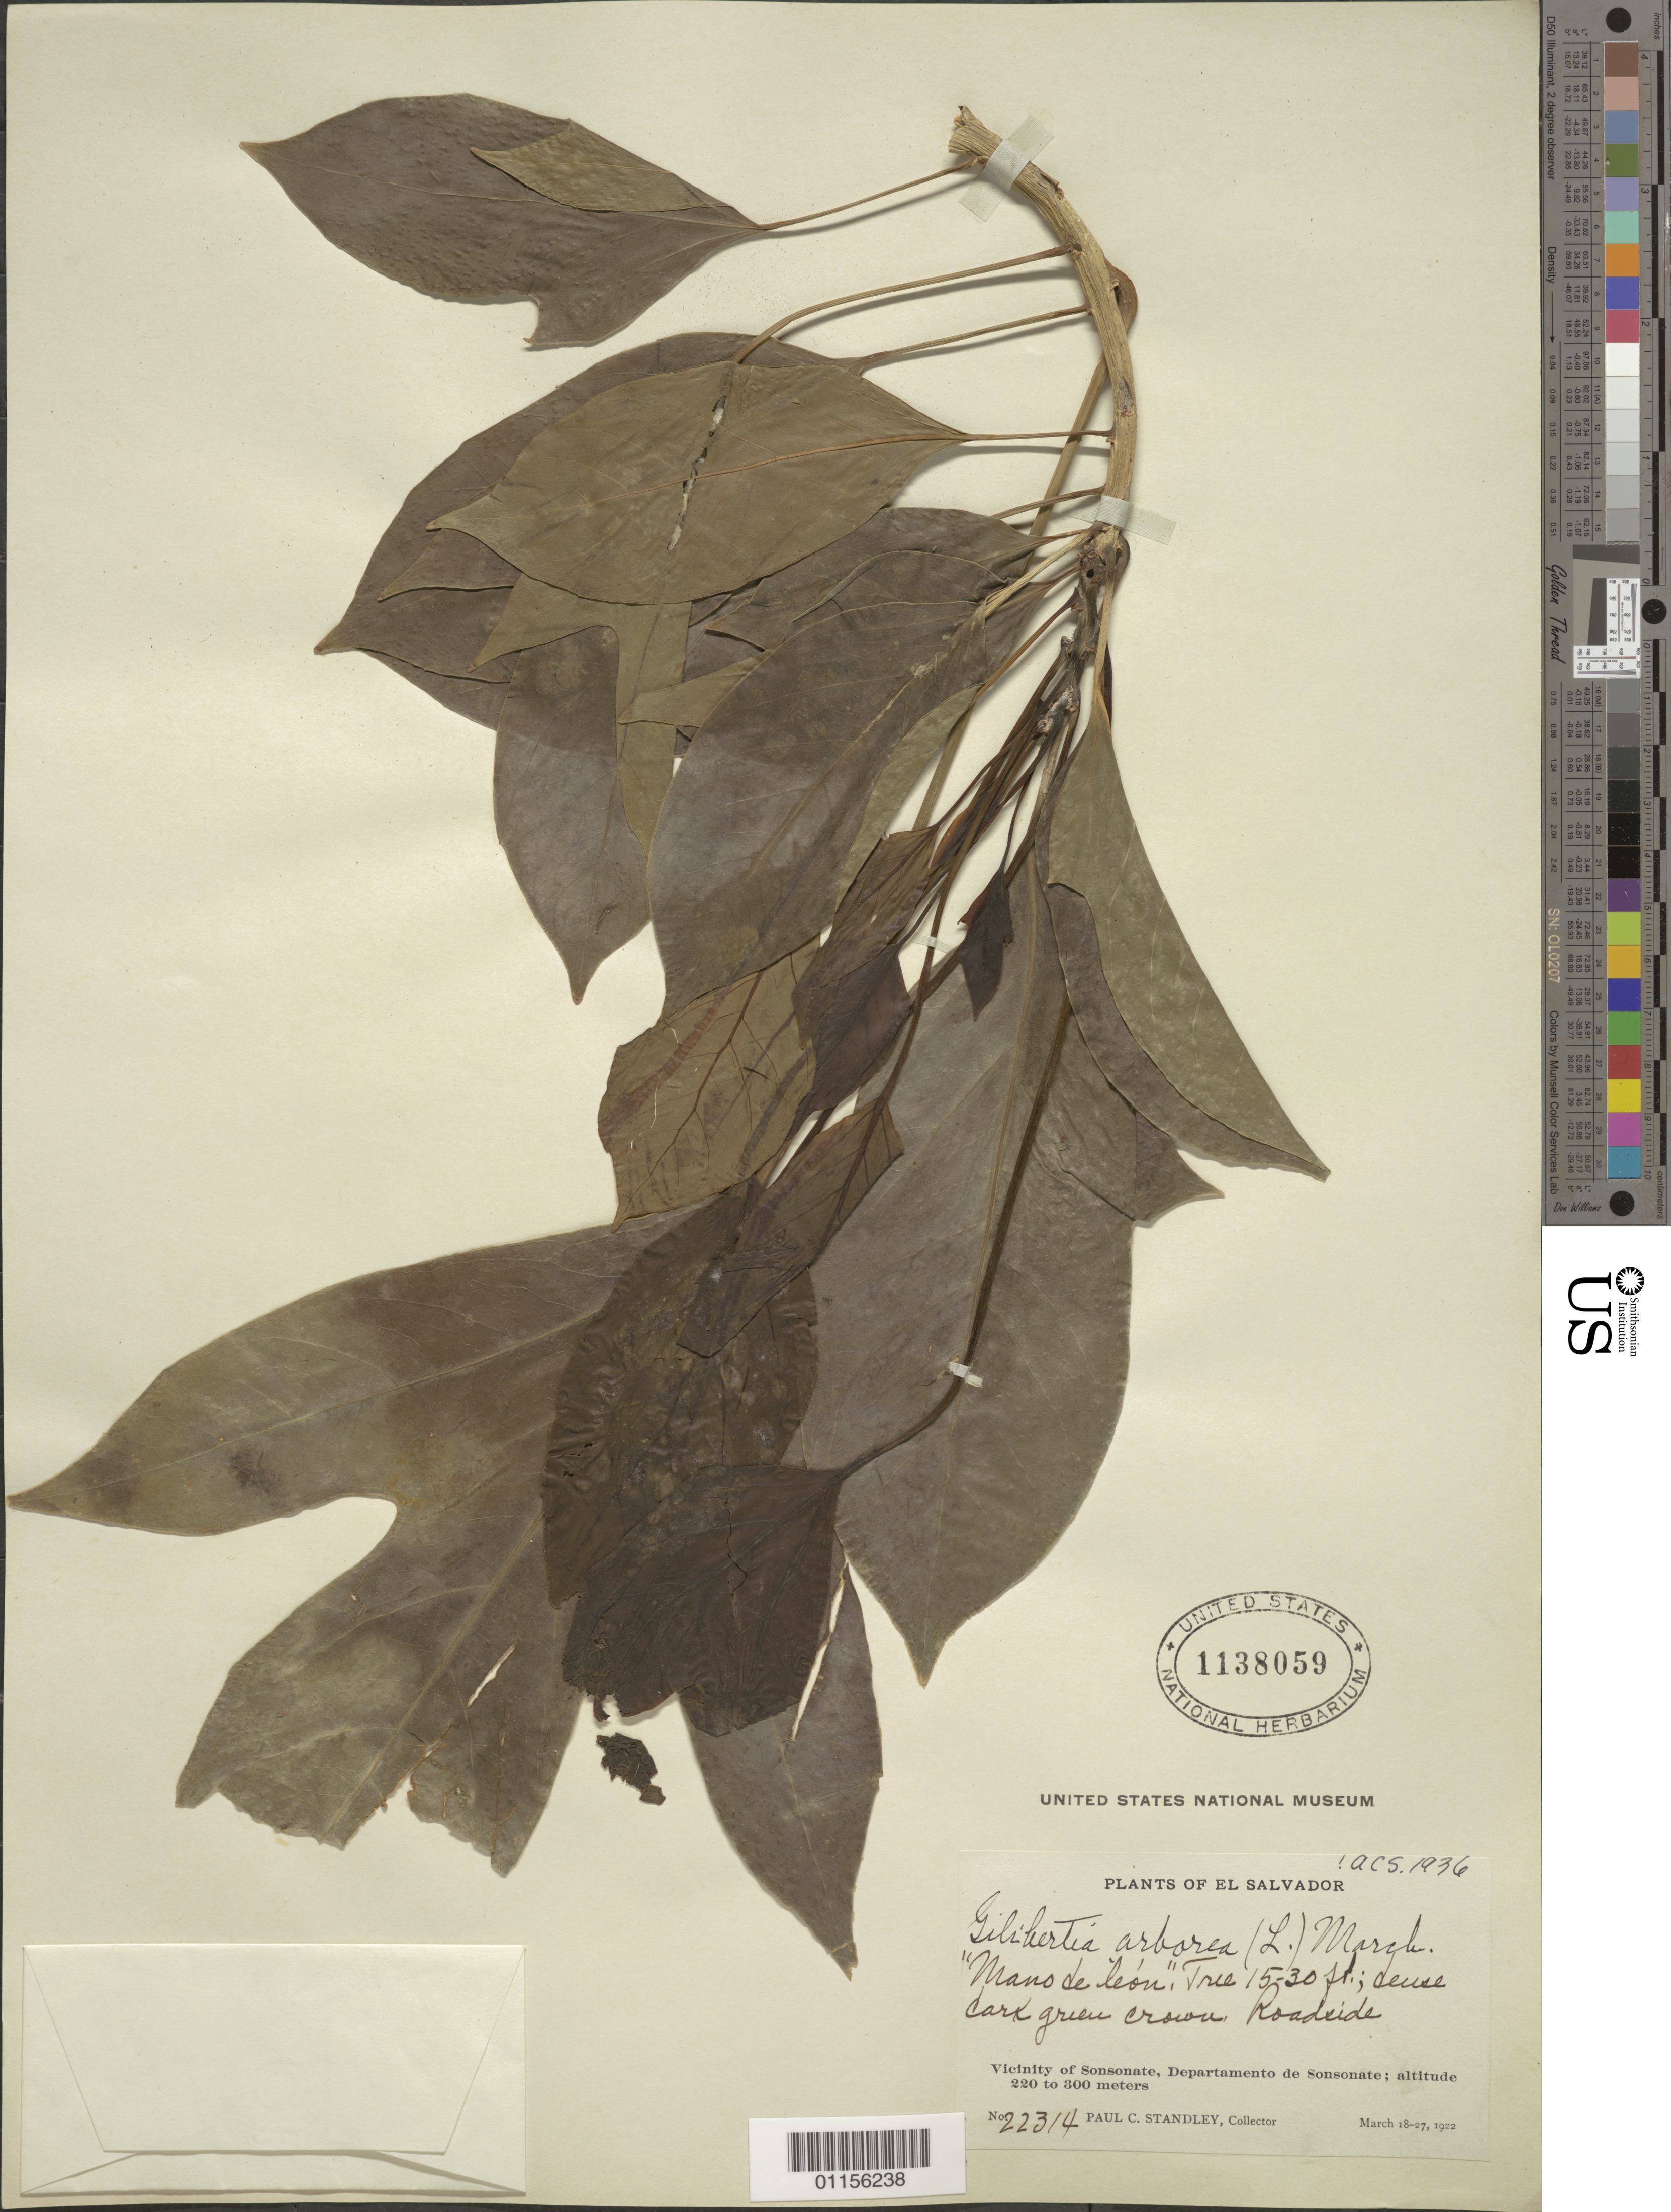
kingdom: Plantae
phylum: Tracheophyta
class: Magnoliopsida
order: Apiales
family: Araliaceae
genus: Dendropanax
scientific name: Dendropanax arboreus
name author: (L.) Decne. & Planch.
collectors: P. C. Standley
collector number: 22314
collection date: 1922-03-18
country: El Salvador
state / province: Sonsonate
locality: Vicinity of Sonsonate.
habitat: Tree. Roadside.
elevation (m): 220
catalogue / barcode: US 1138059